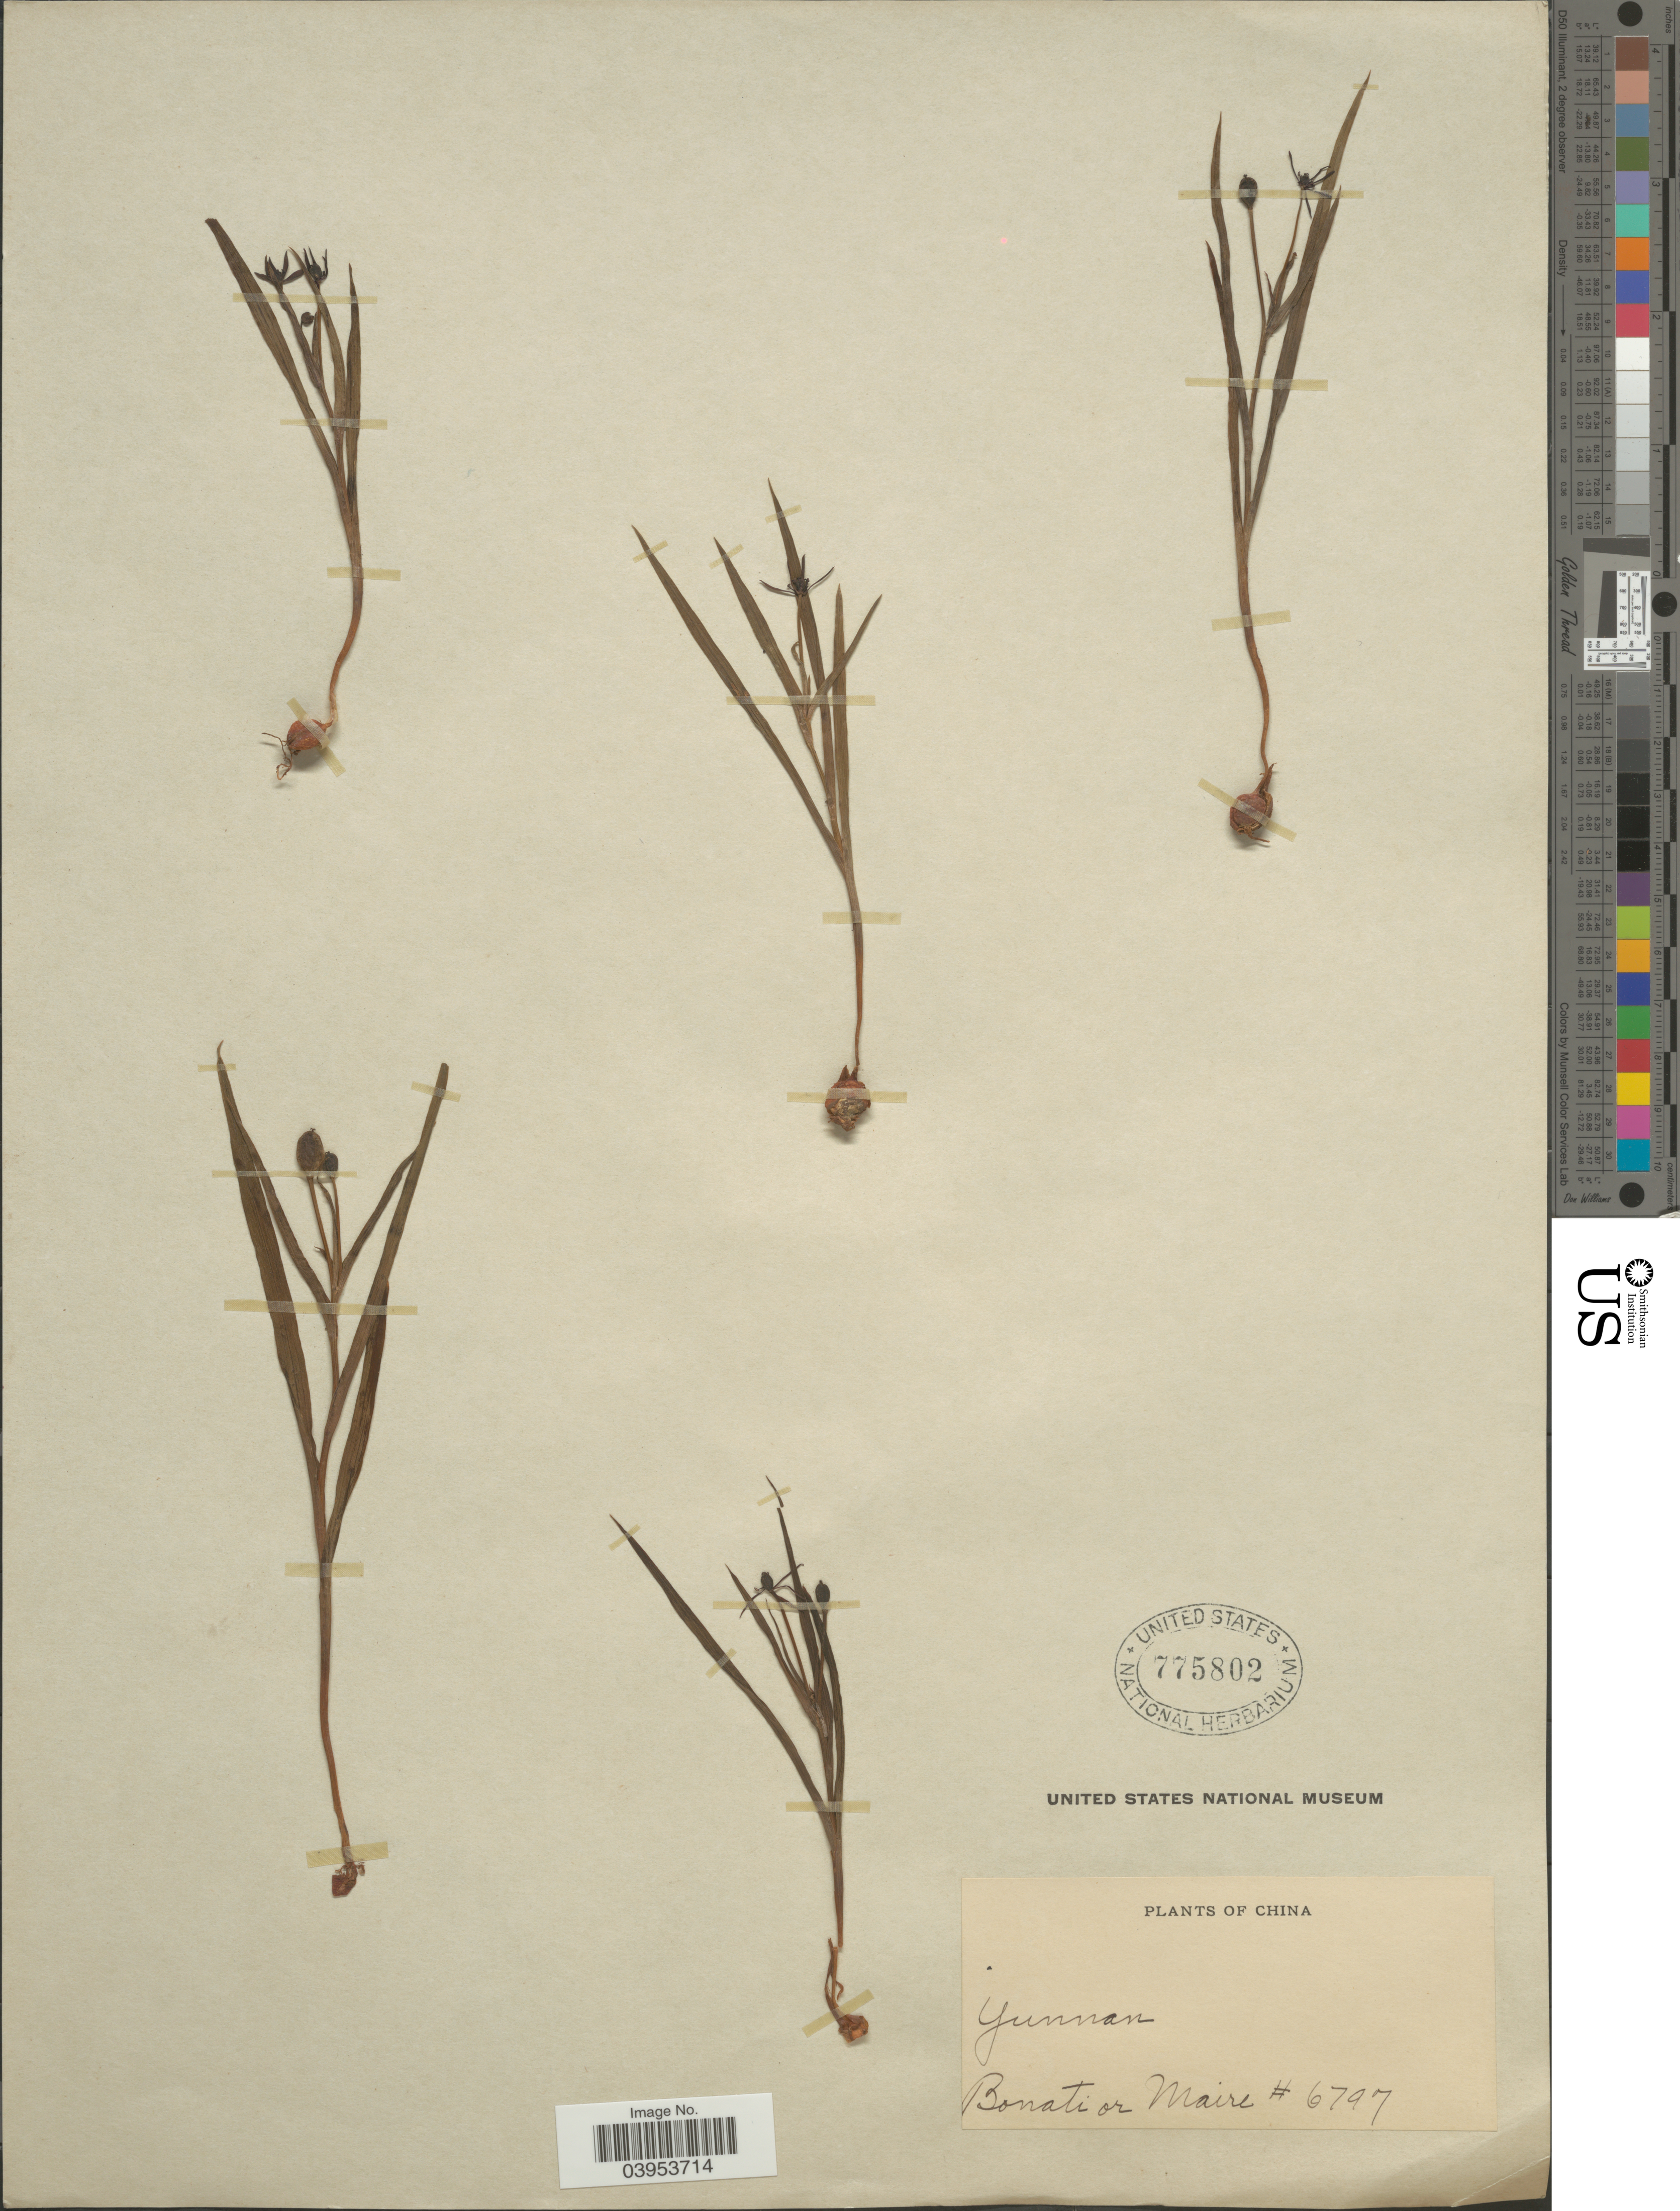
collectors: -. Bonati & Maire, --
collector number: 6797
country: China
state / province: Yunnan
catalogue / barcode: US 775802